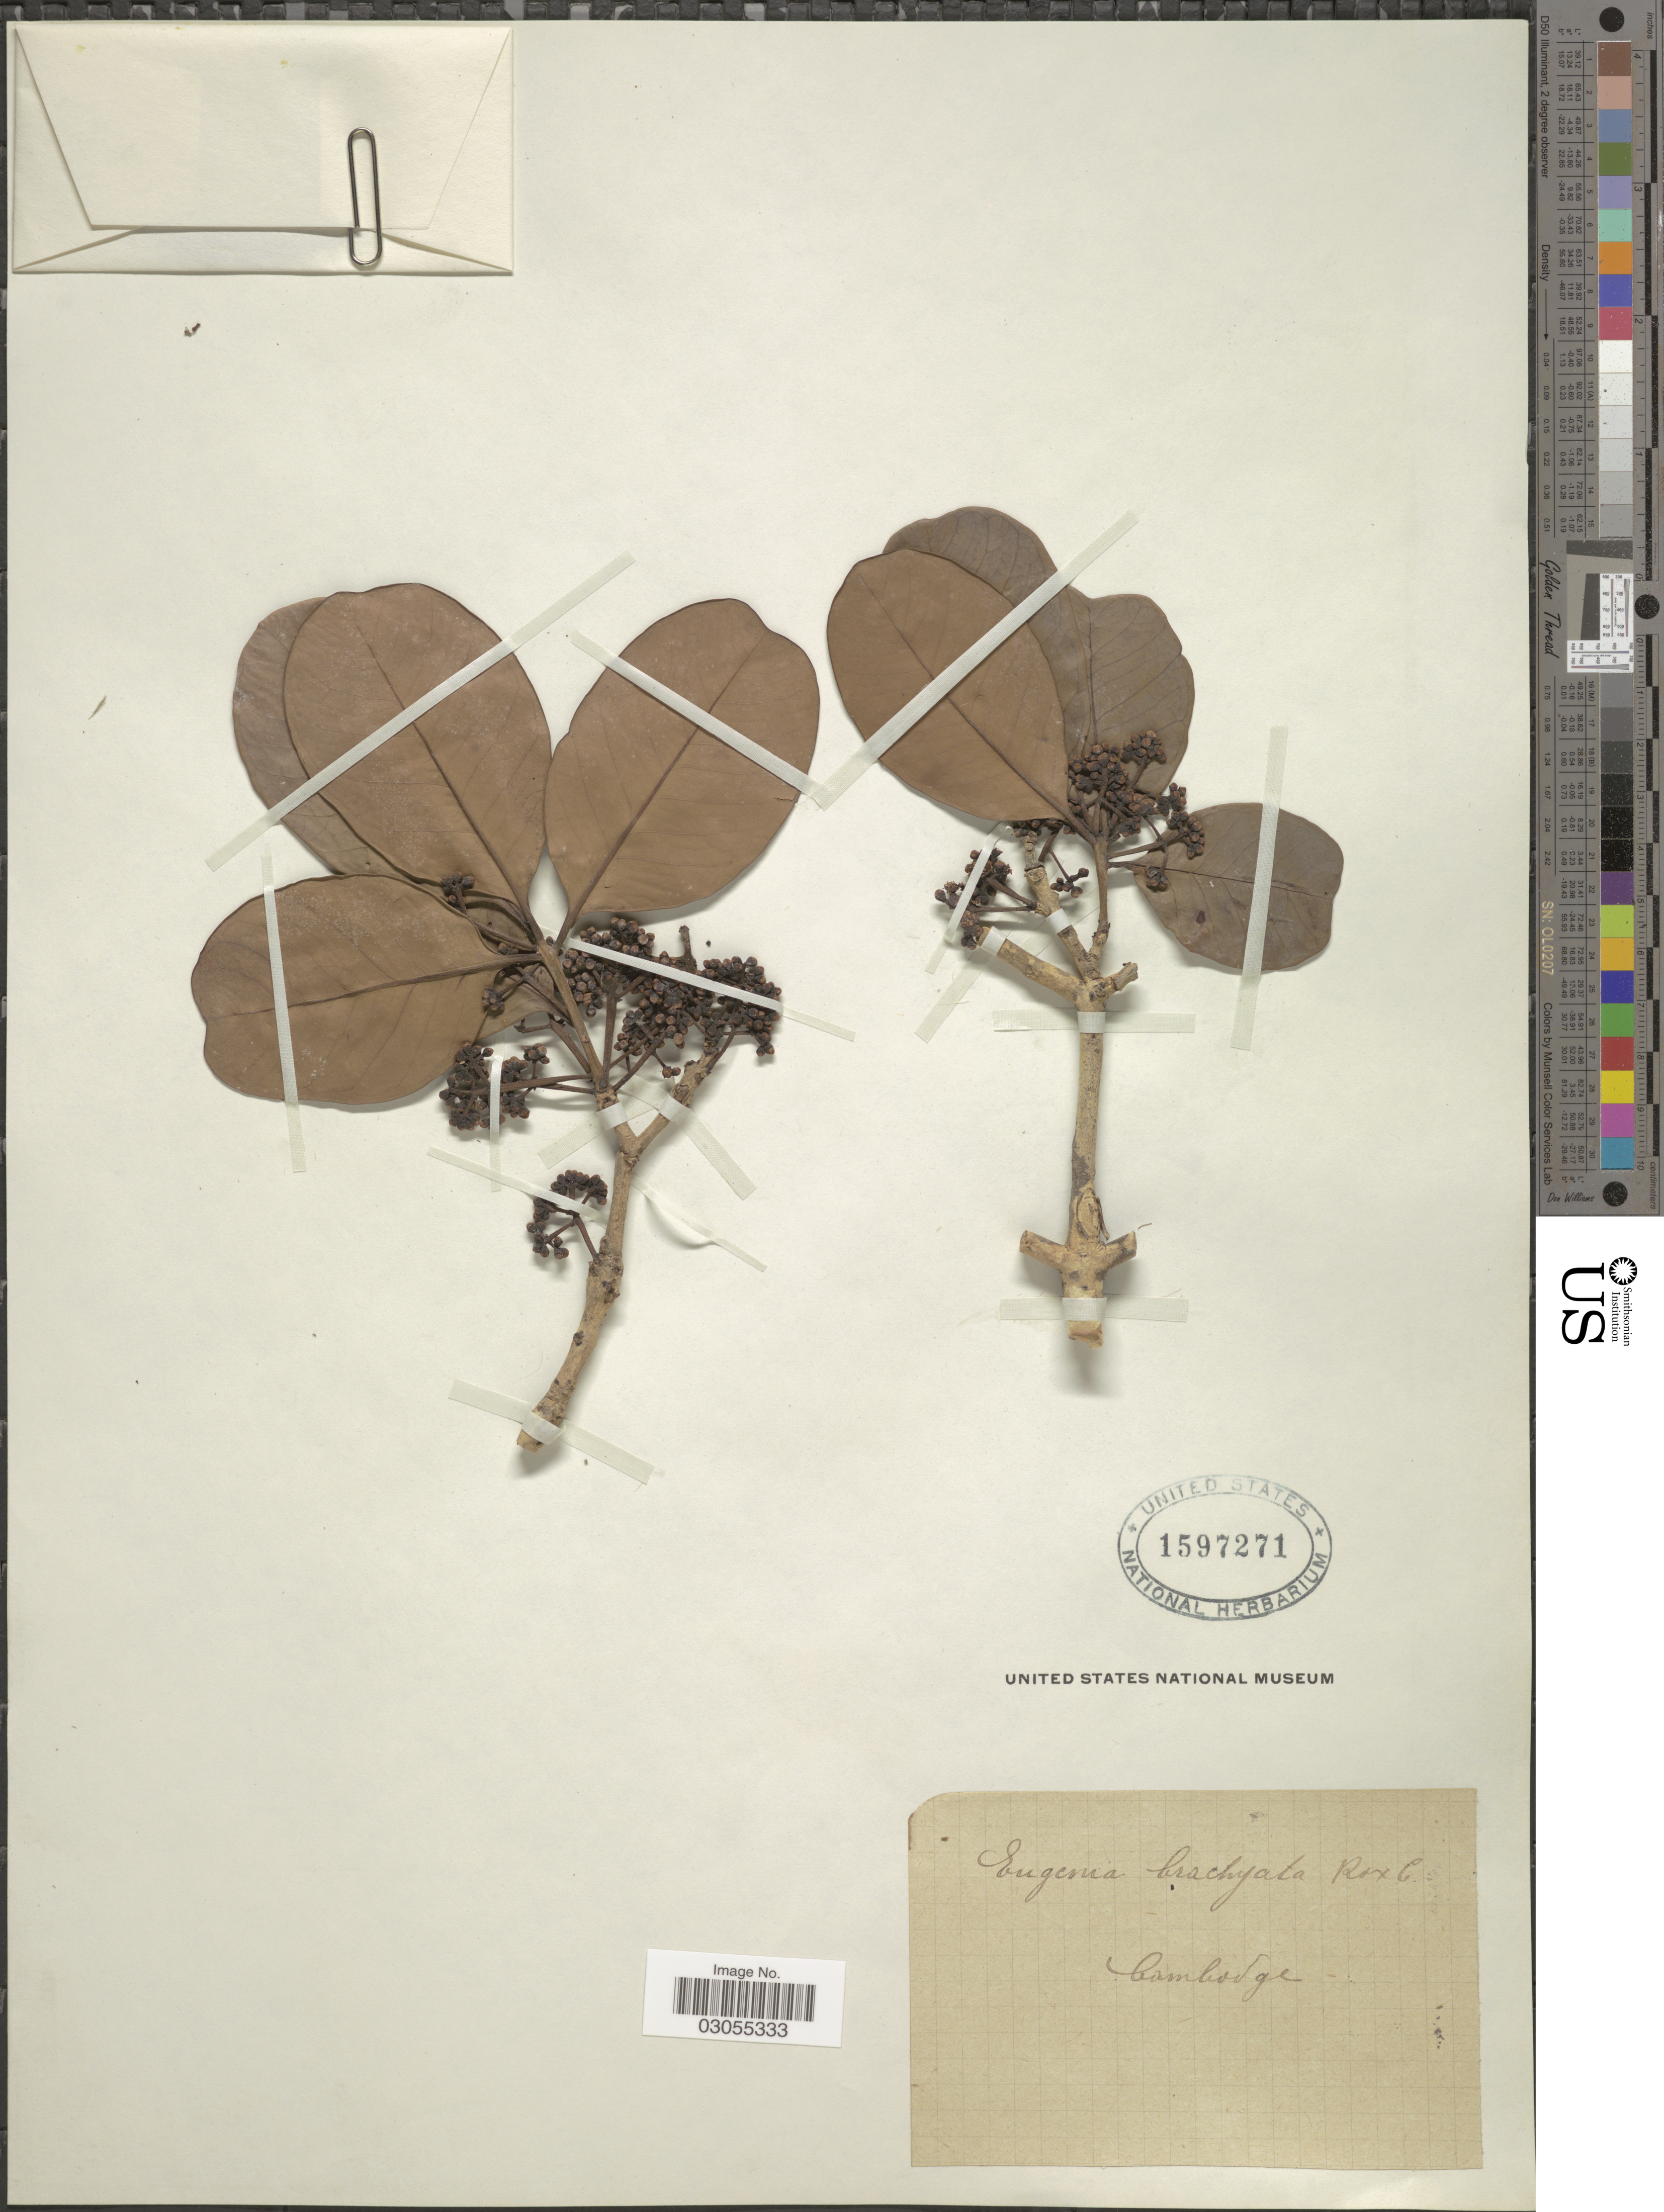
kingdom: Plantae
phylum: Tracheophyta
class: Magnoliopsida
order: Myrtales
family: Myrtaceae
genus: Syzygium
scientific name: Syzygium cumini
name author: (L.) Skeels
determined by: Strong, Mark T., (BOT), Smithsonian Institution - National Museum of Natural History (UNITED STATES)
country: Cambodia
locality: Cambodge.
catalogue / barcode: US 1597271